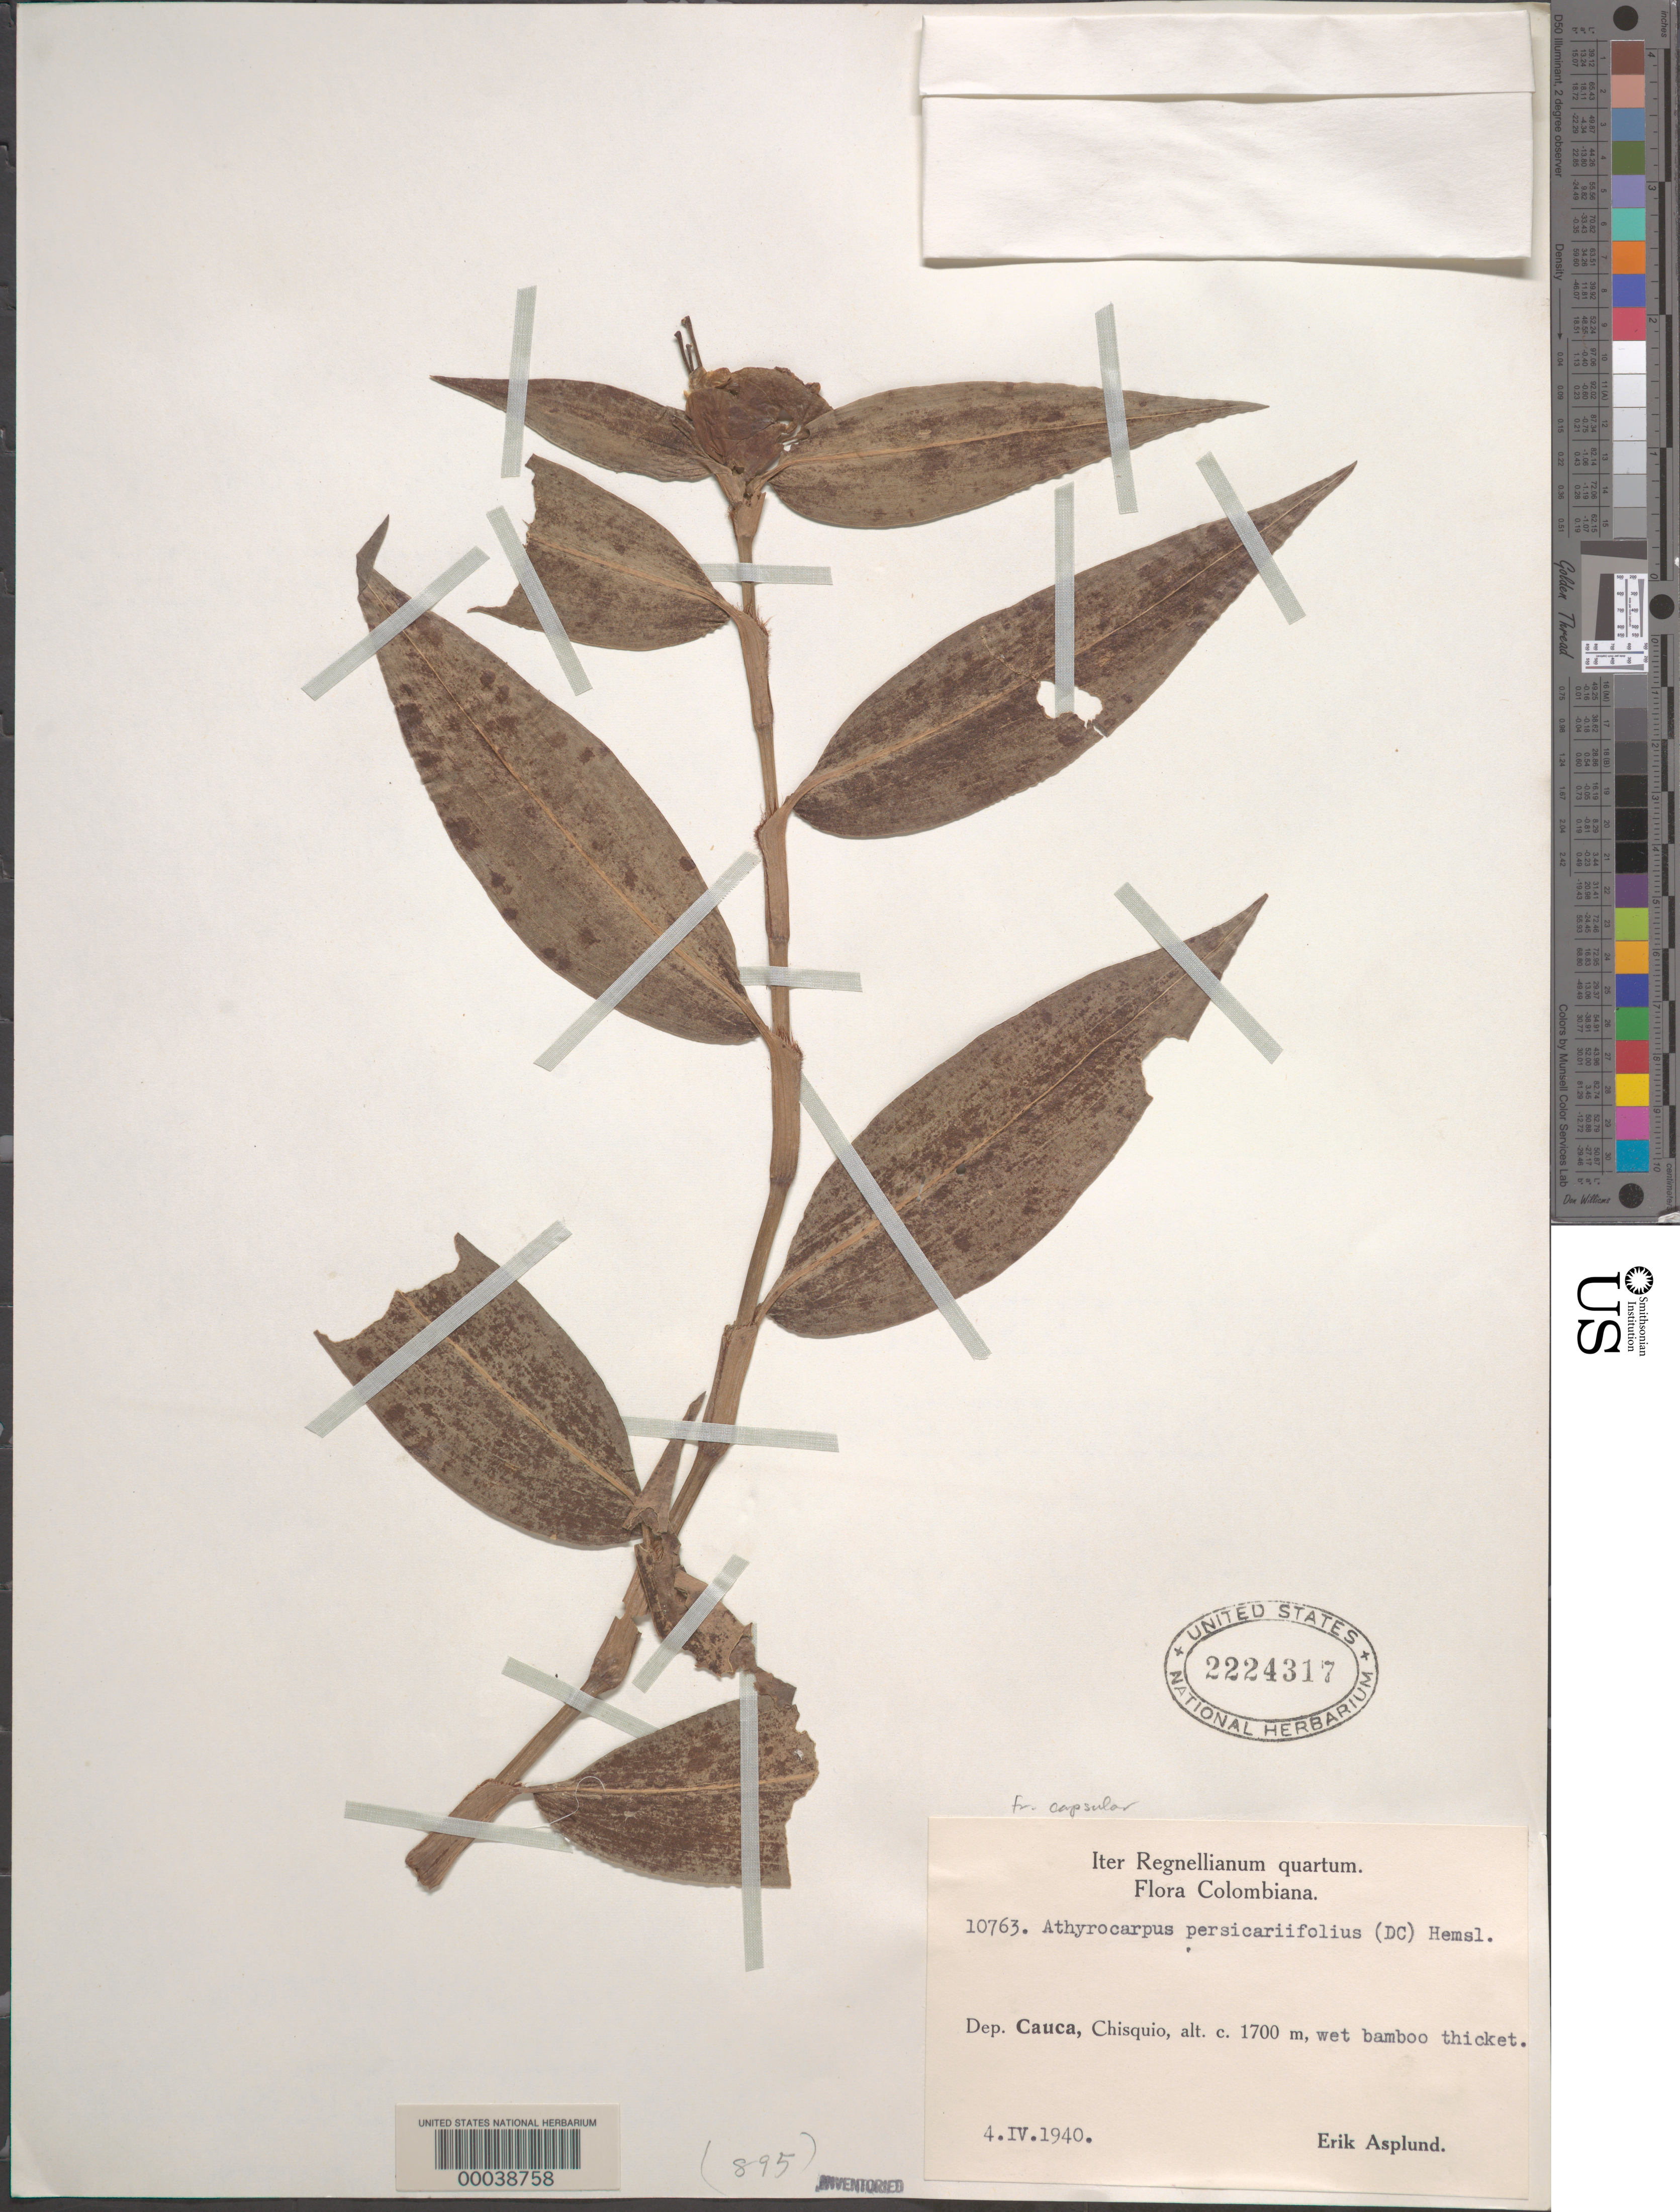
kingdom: Plantae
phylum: Tracheophyta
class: Liliopsida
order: Commelinales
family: Commelinaceae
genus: Commelina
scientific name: Commelina obliqua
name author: Vahl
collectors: E. Asplund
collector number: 10763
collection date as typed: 04 May 1940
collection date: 1940-05-04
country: Colombia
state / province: Cauca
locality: Chisquio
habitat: Wet bamboo thicket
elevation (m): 1700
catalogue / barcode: US 2224317